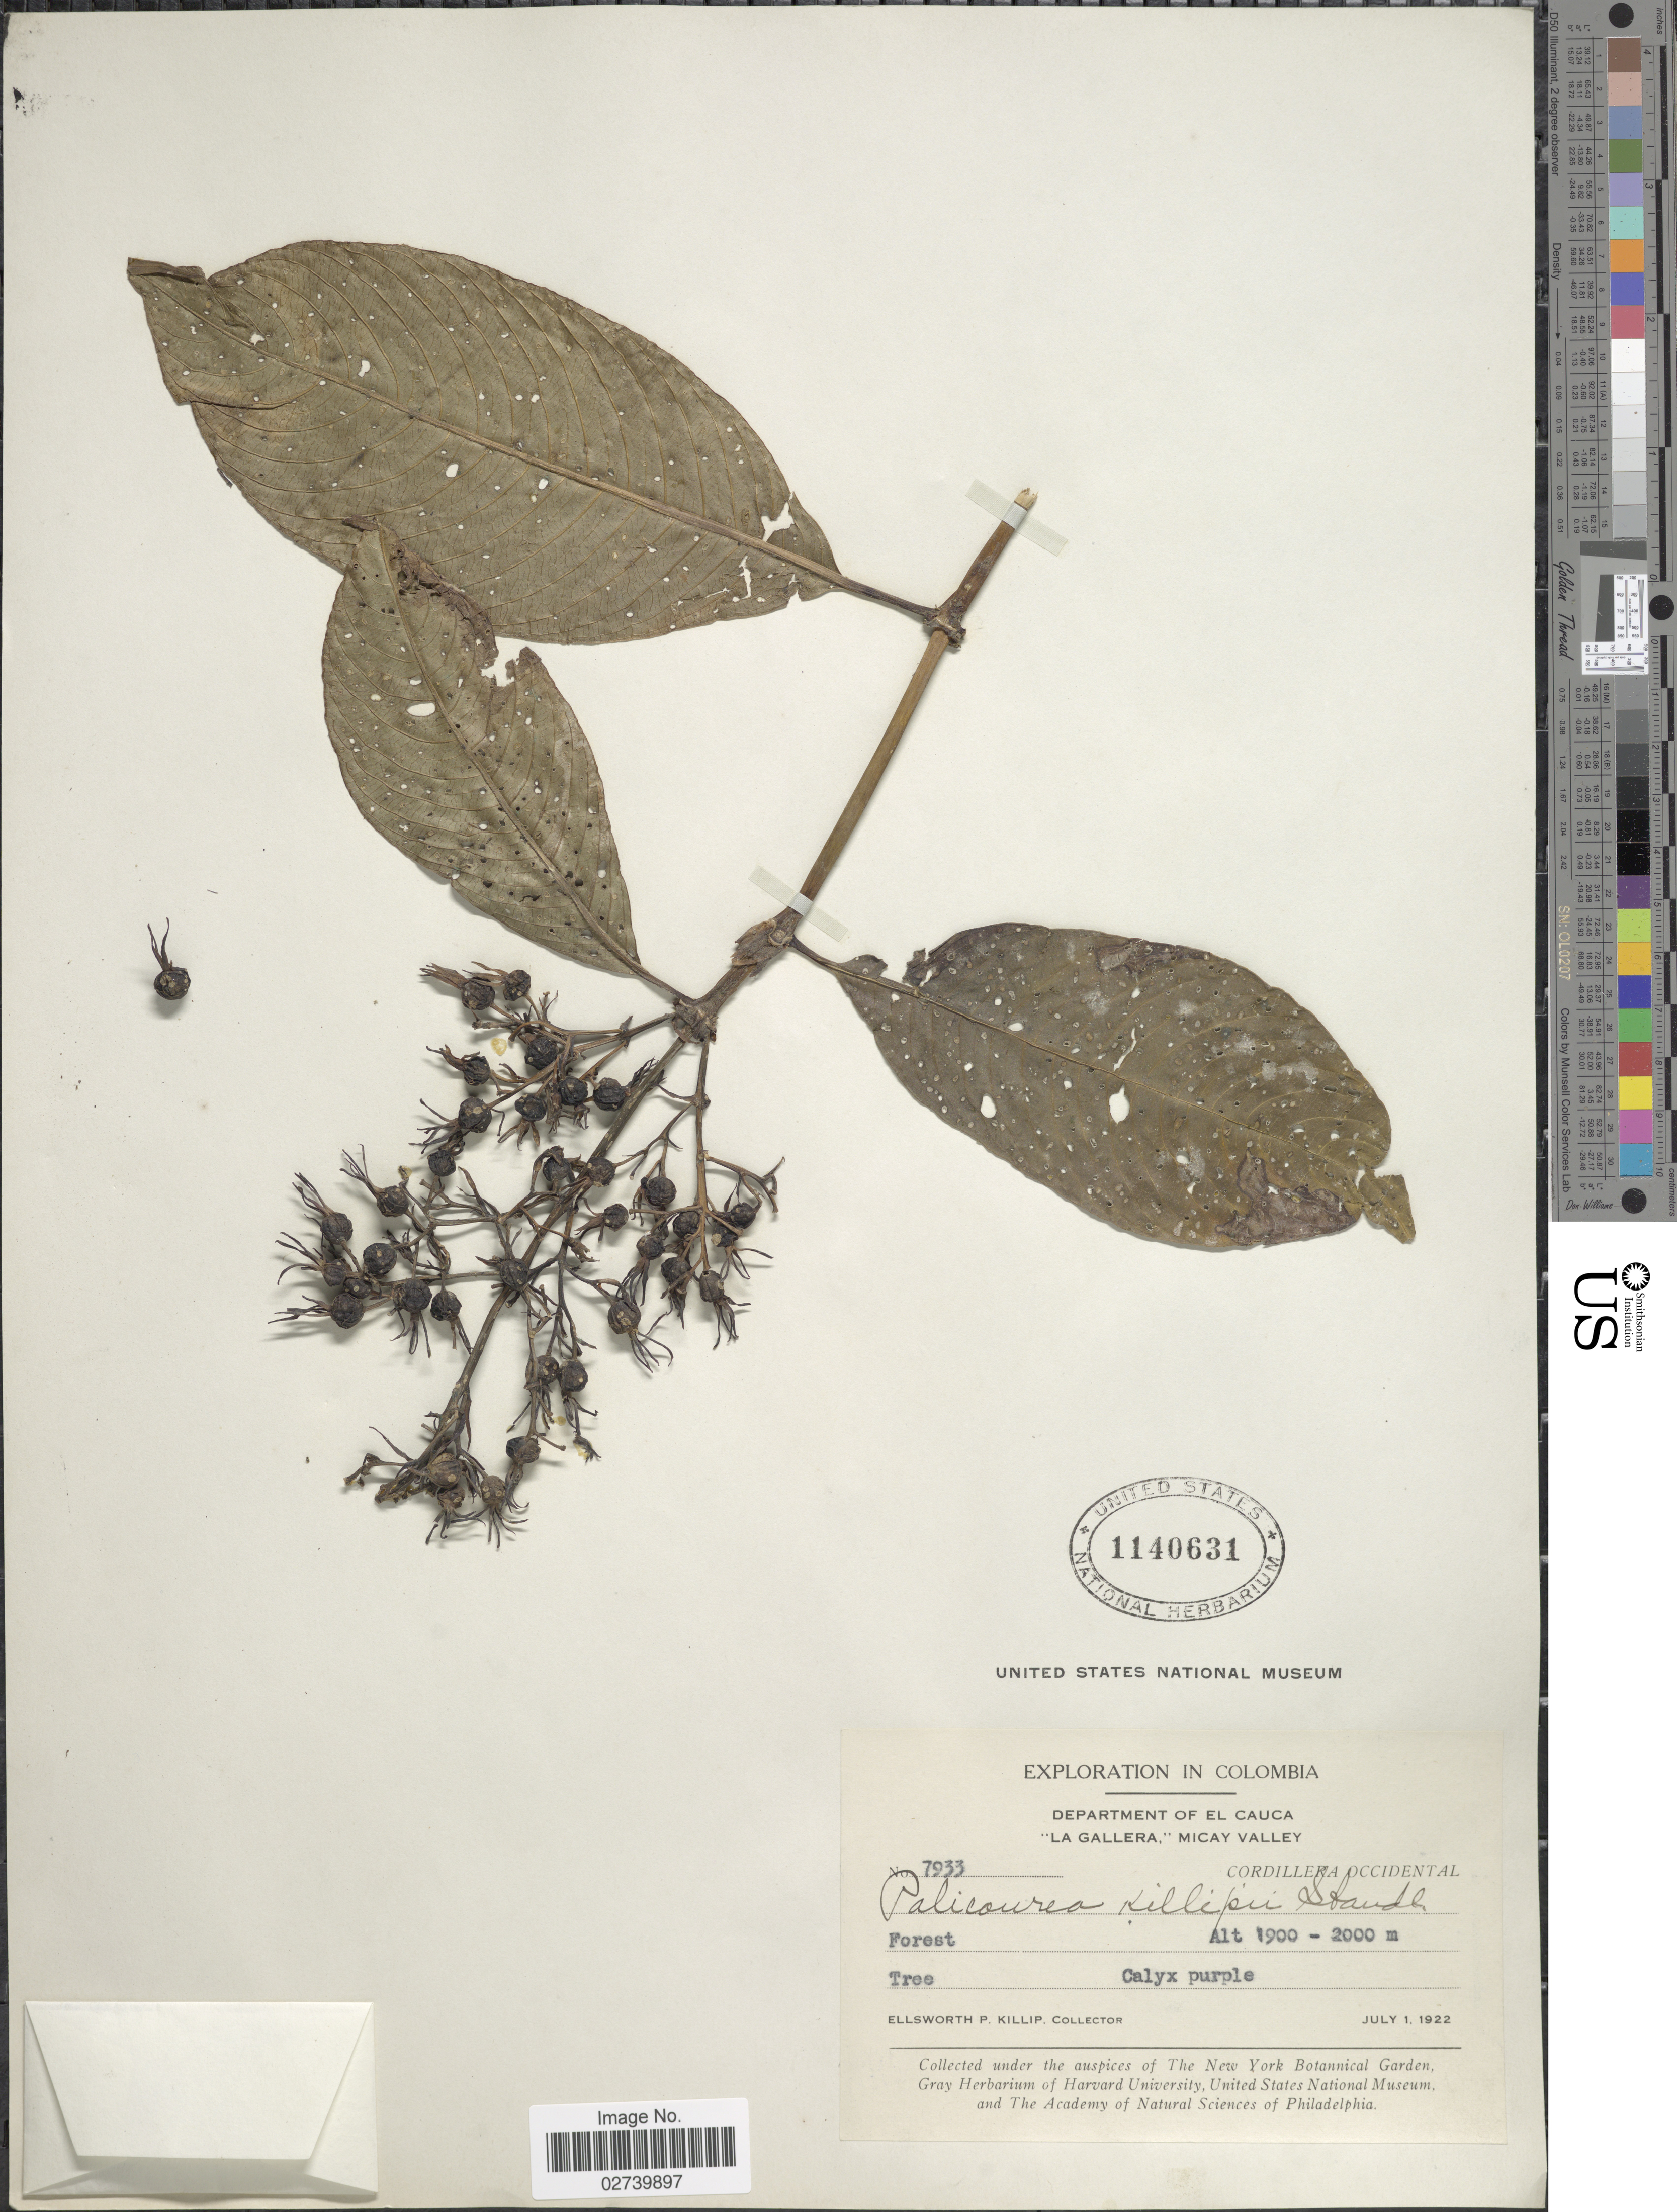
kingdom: Plantae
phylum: Tracheophyta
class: Magnoliopsida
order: Gentianales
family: Rubiaceae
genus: Palicourea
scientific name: Palicourea killipii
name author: Standl.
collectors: E. P. Killip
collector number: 7933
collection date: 1922-07-01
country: Colombia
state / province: Cauca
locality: La Gallera,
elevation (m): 1900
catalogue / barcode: US 1140631